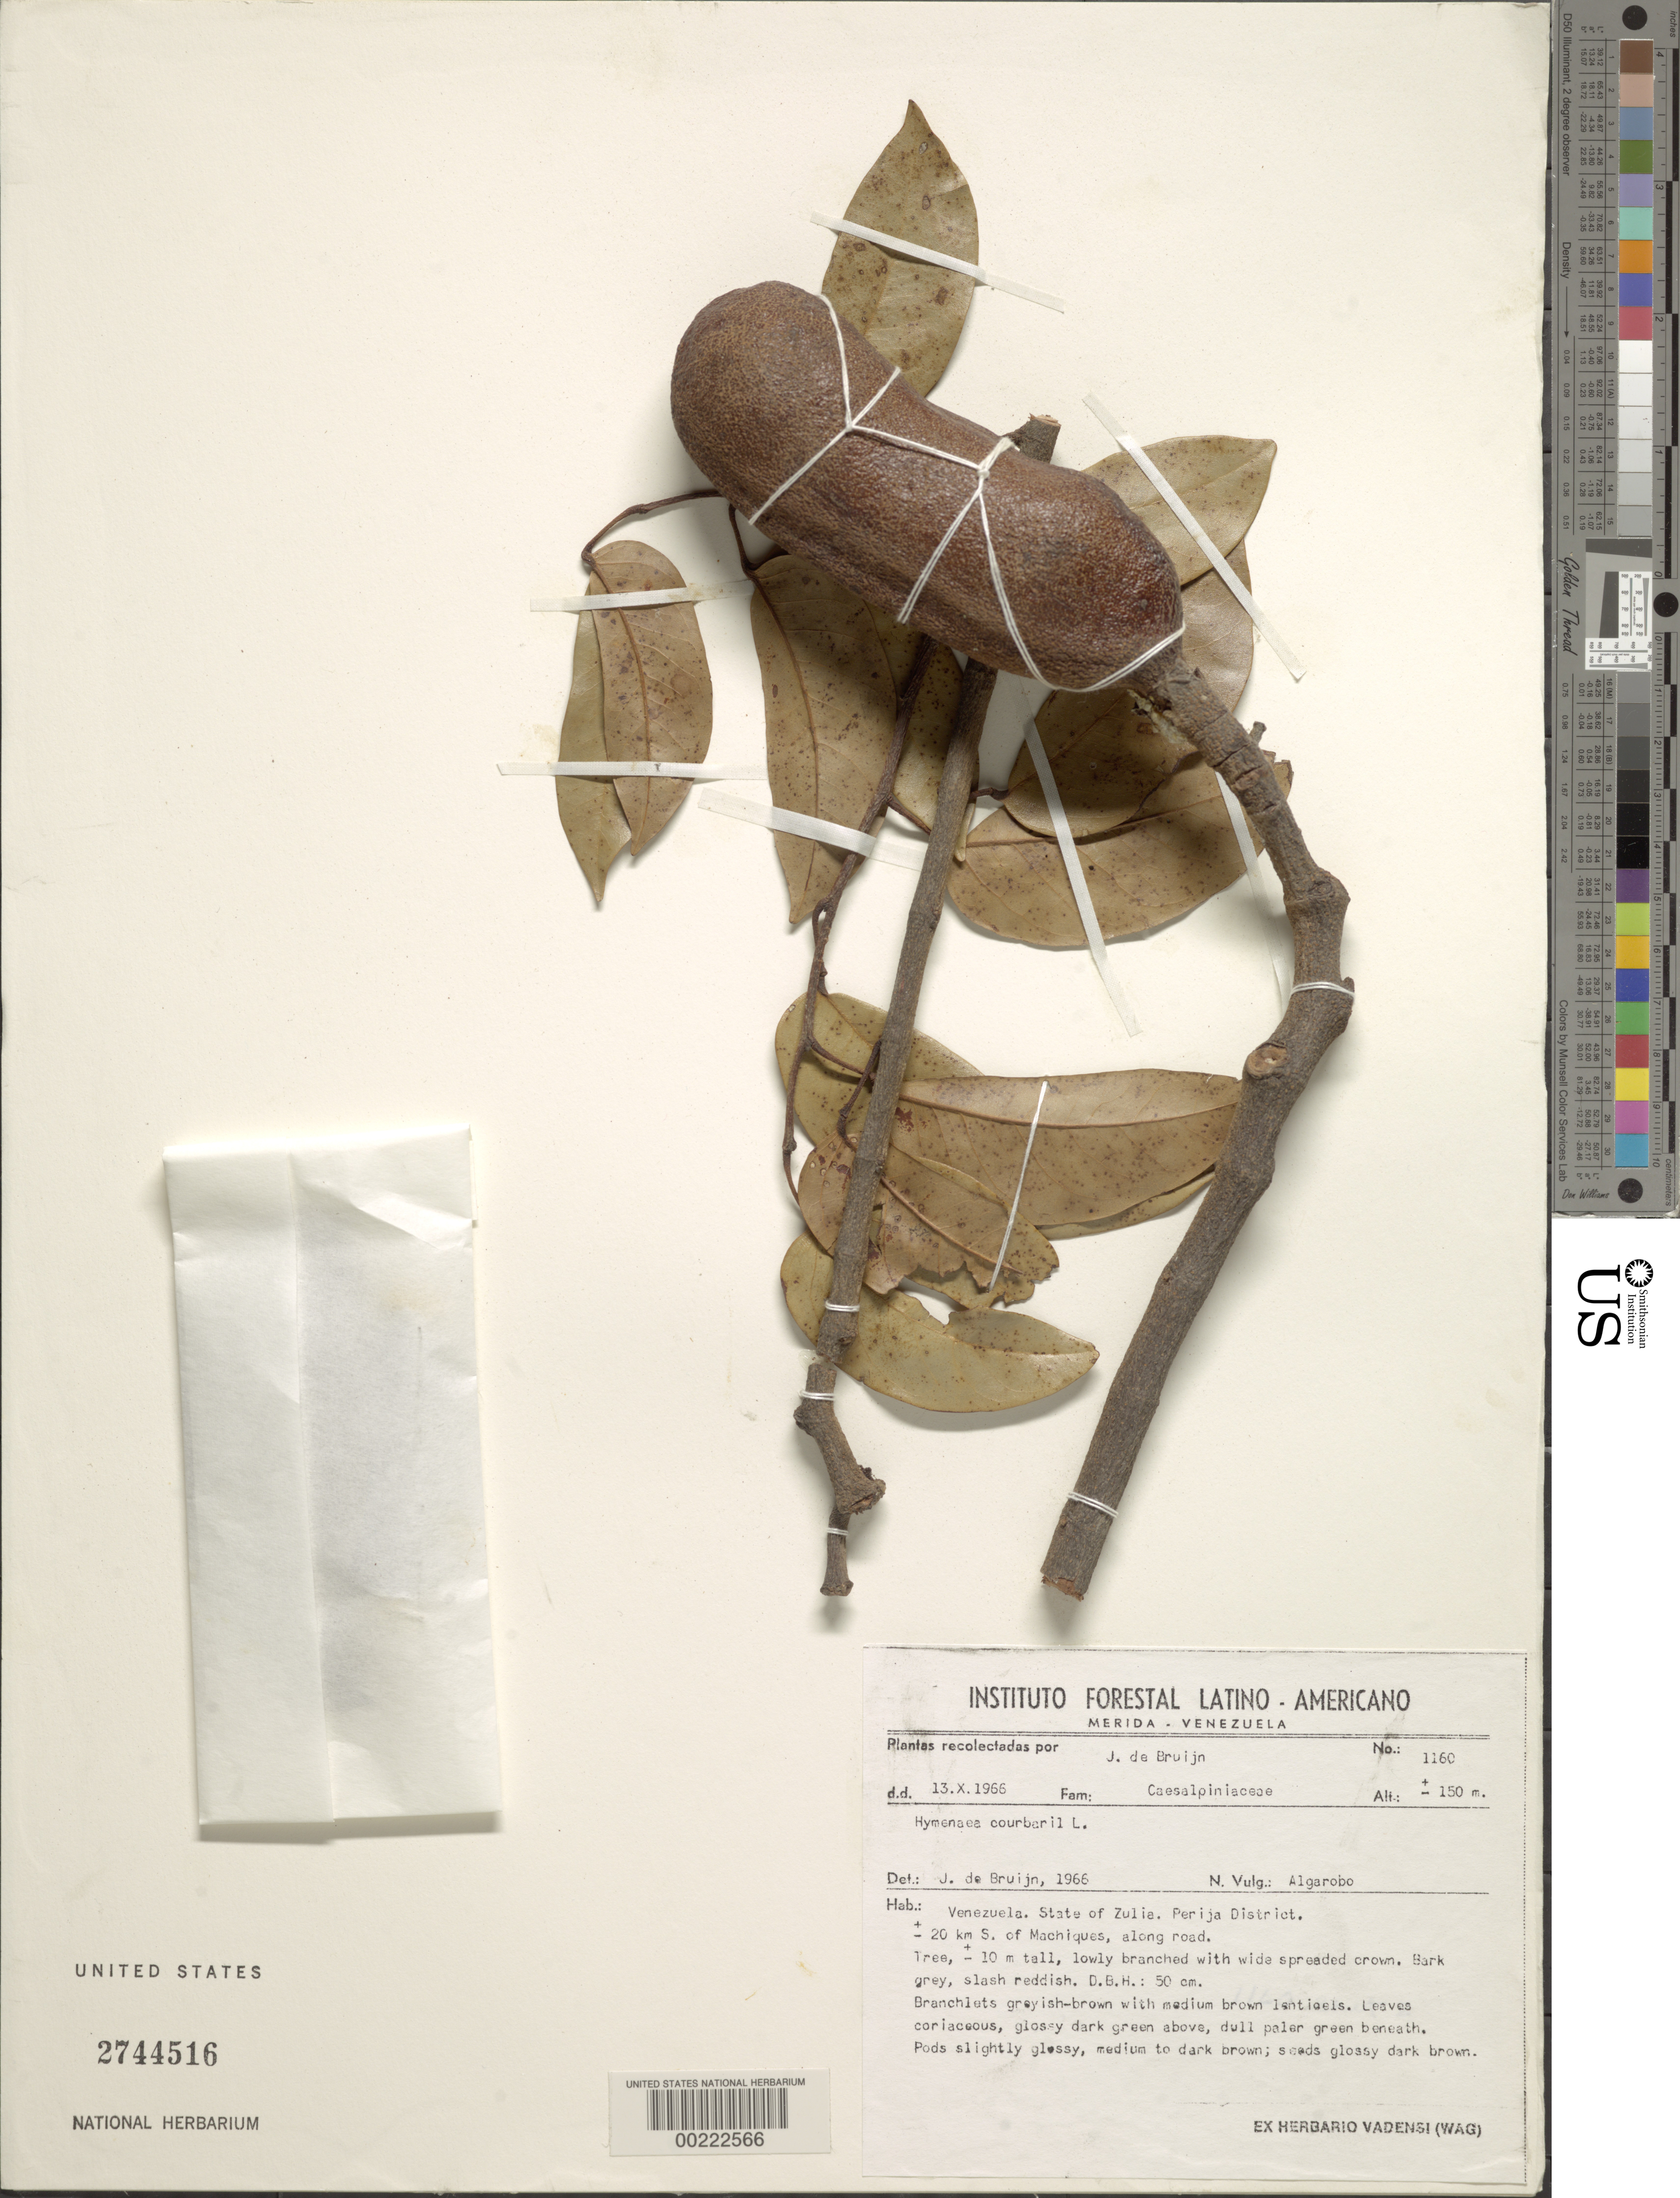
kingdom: Plantae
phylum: Tracheophyta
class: Magnoliopsida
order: Fabales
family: Fabaceae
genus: Hymenaea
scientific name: Hymenaea courbaril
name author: L.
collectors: J. Bruijn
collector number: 1160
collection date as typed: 13 Oct 1966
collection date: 1966-10-13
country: Venezuela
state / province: Zulia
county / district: Machiques de Perijá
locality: +/- 20 km s of machiques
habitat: Along road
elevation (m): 250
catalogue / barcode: US 2744516